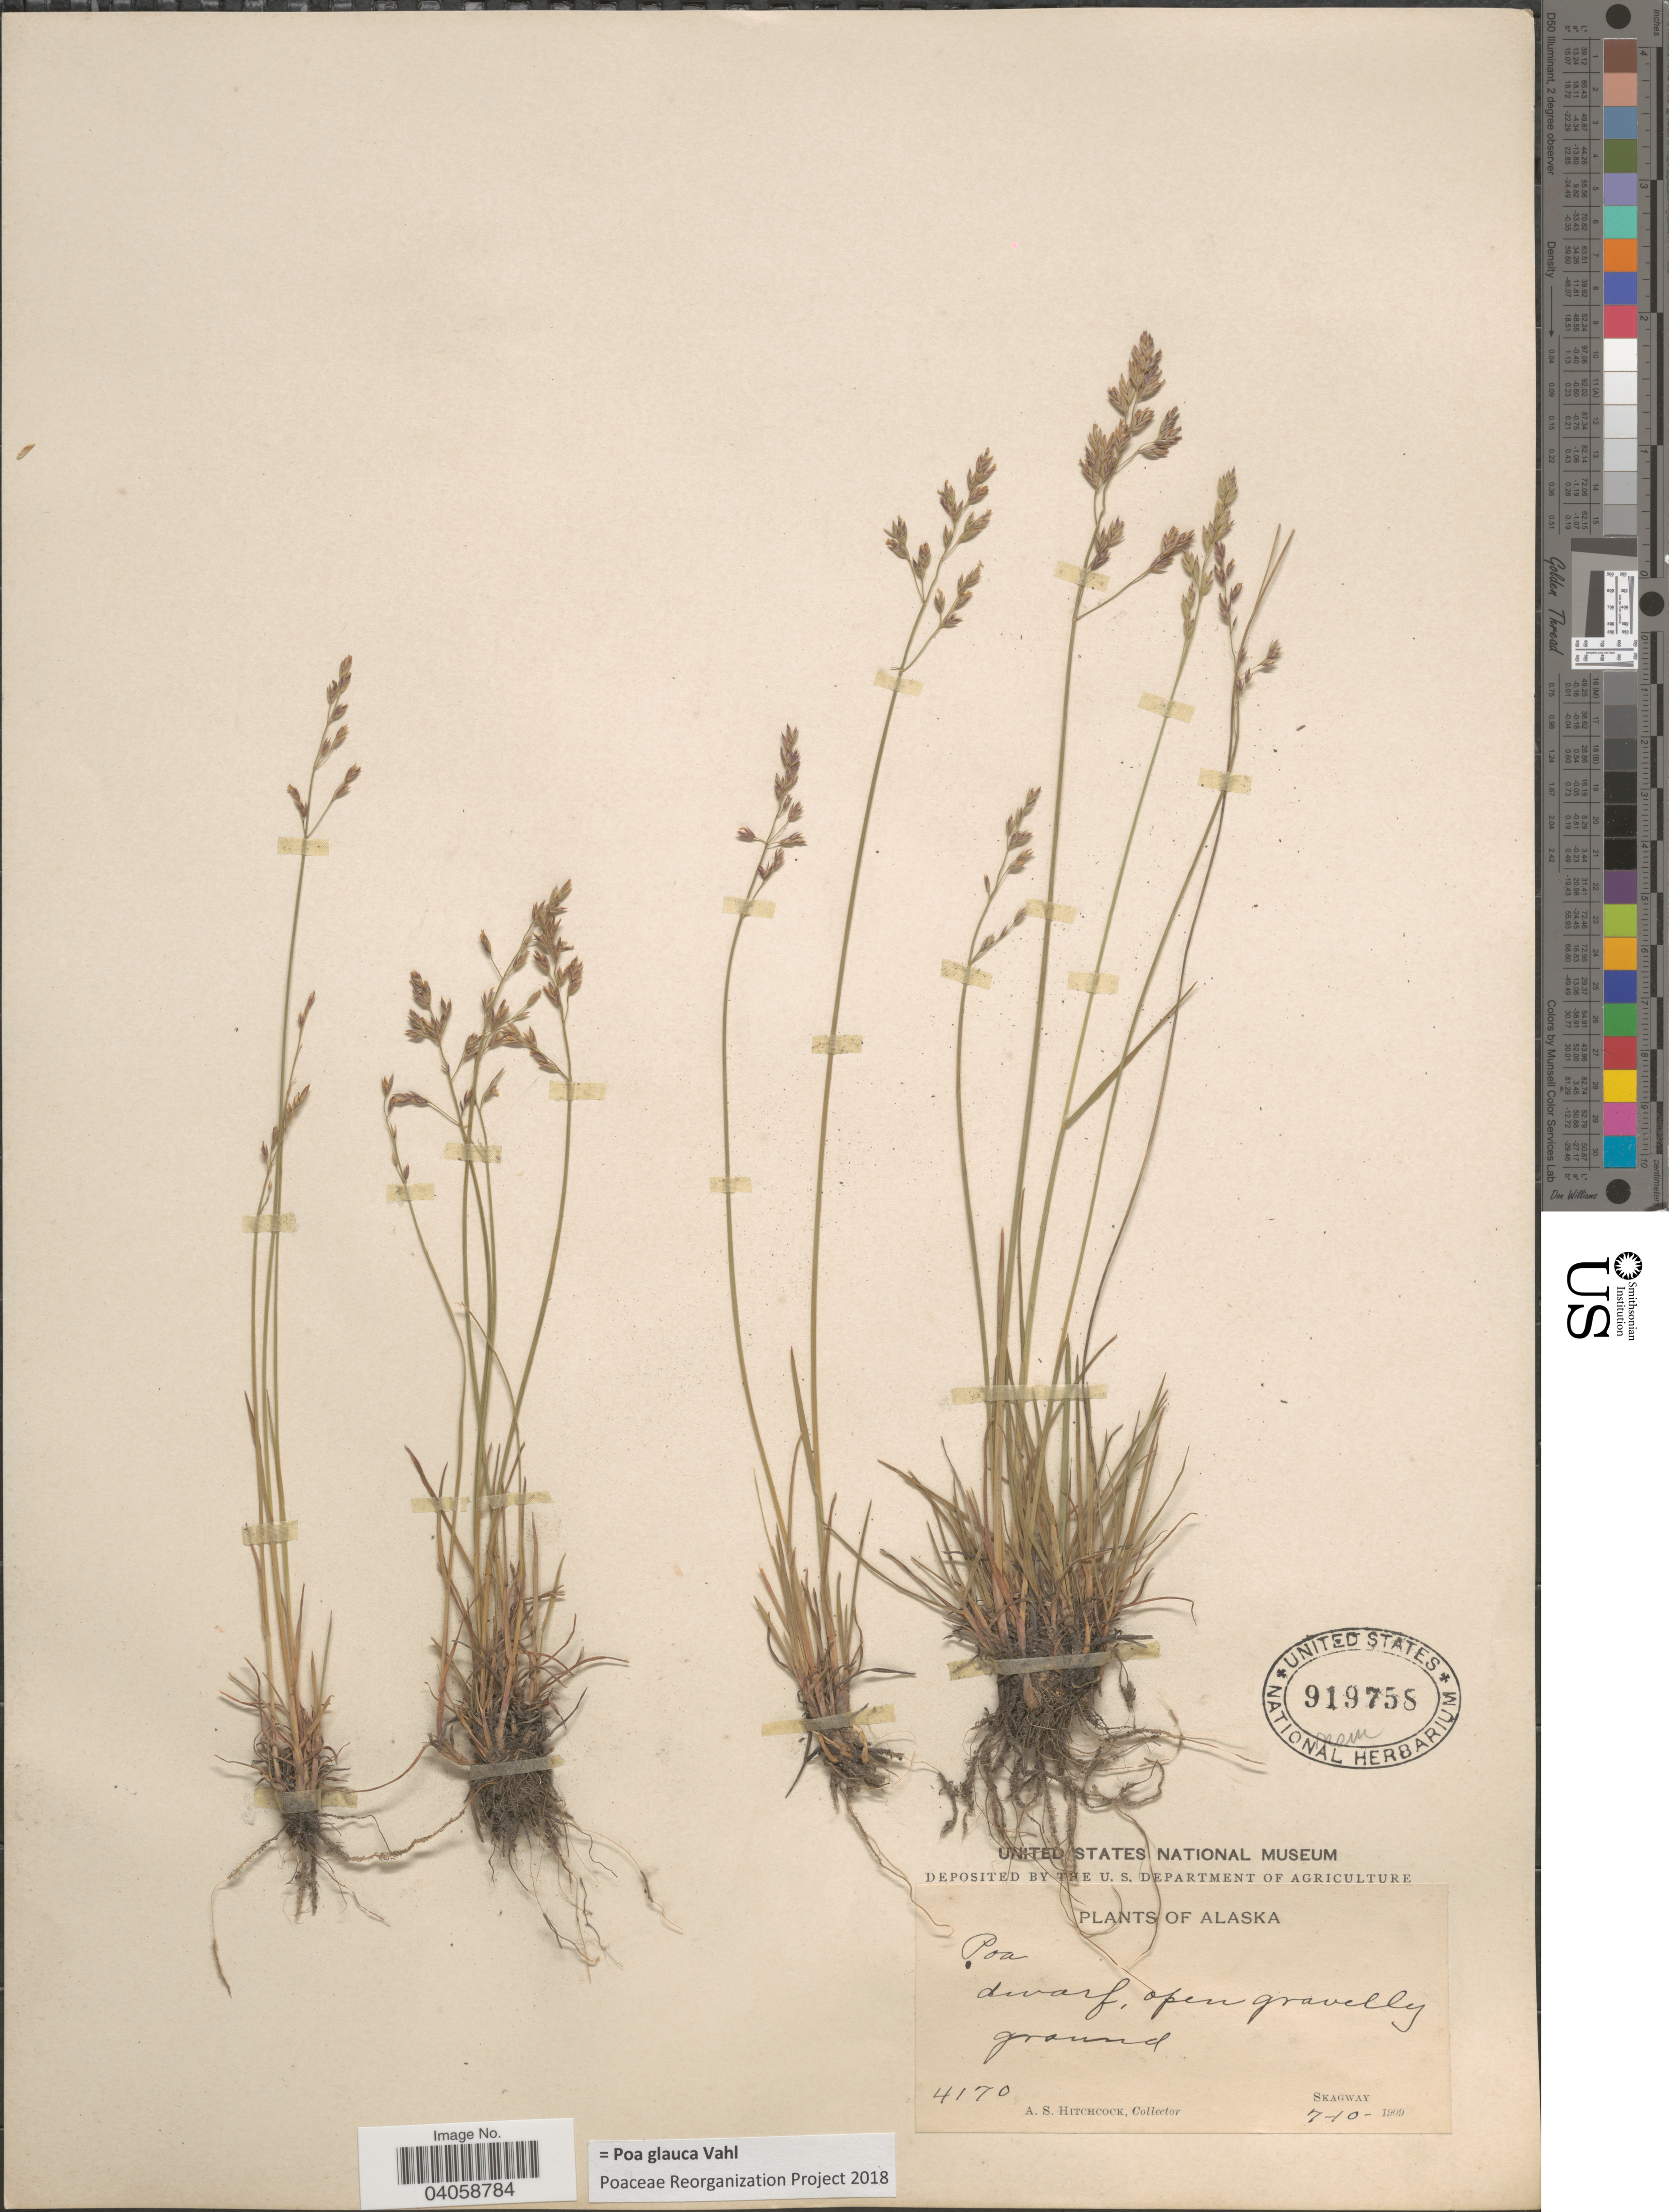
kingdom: Plantae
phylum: Tracheophyta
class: Liliopsida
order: Poales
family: Poaceae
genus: Poa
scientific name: Poa glauca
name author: Vahl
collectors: A. S. Hitchcock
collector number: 4170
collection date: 1909-07-10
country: United States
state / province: Alaska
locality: Skagway.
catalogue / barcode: US 919758